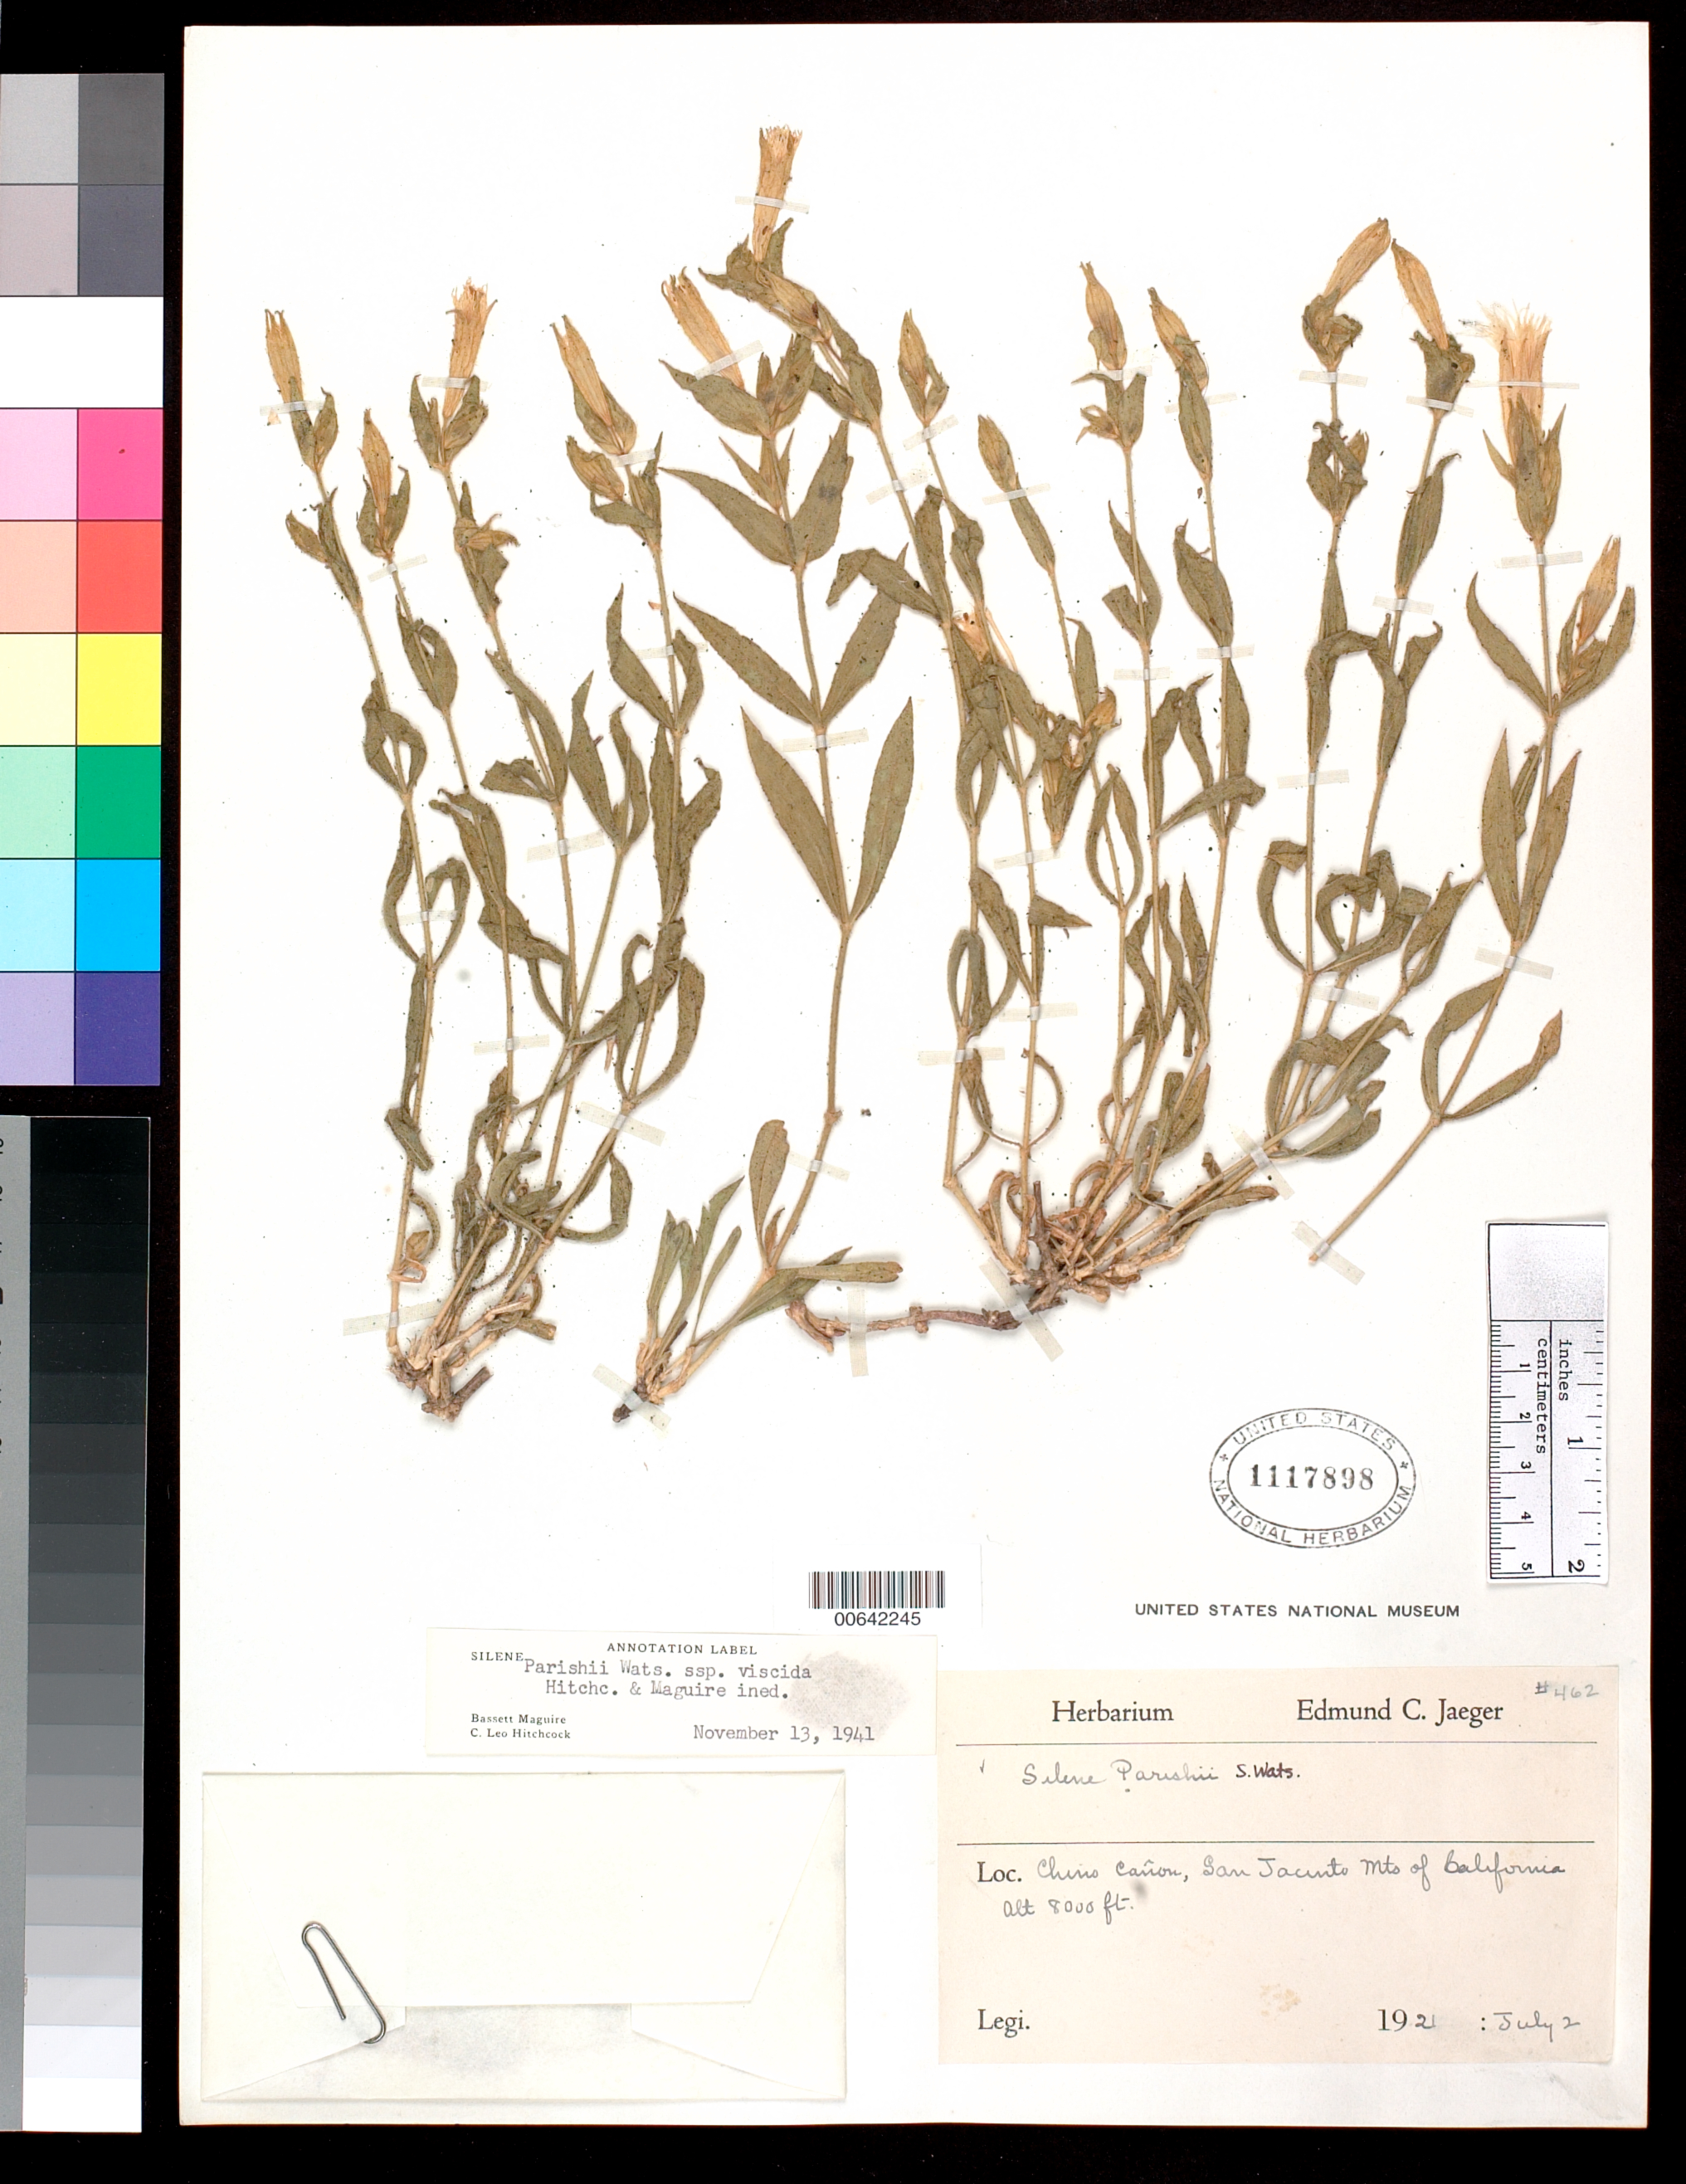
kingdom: Plantae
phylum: Tracheophyta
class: Magnoliopsida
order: Caryophyllales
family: Caryophyllaceae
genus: Silene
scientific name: Silene parishii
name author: S. Watson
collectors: E. Jaeger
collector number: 462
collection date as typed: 02 Jul 1921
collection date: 1921-07-02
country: United States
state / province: California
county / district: Riverside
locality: Chino Cañon, San Jacinto Mts.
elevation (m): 2438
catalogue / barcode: US 1117898